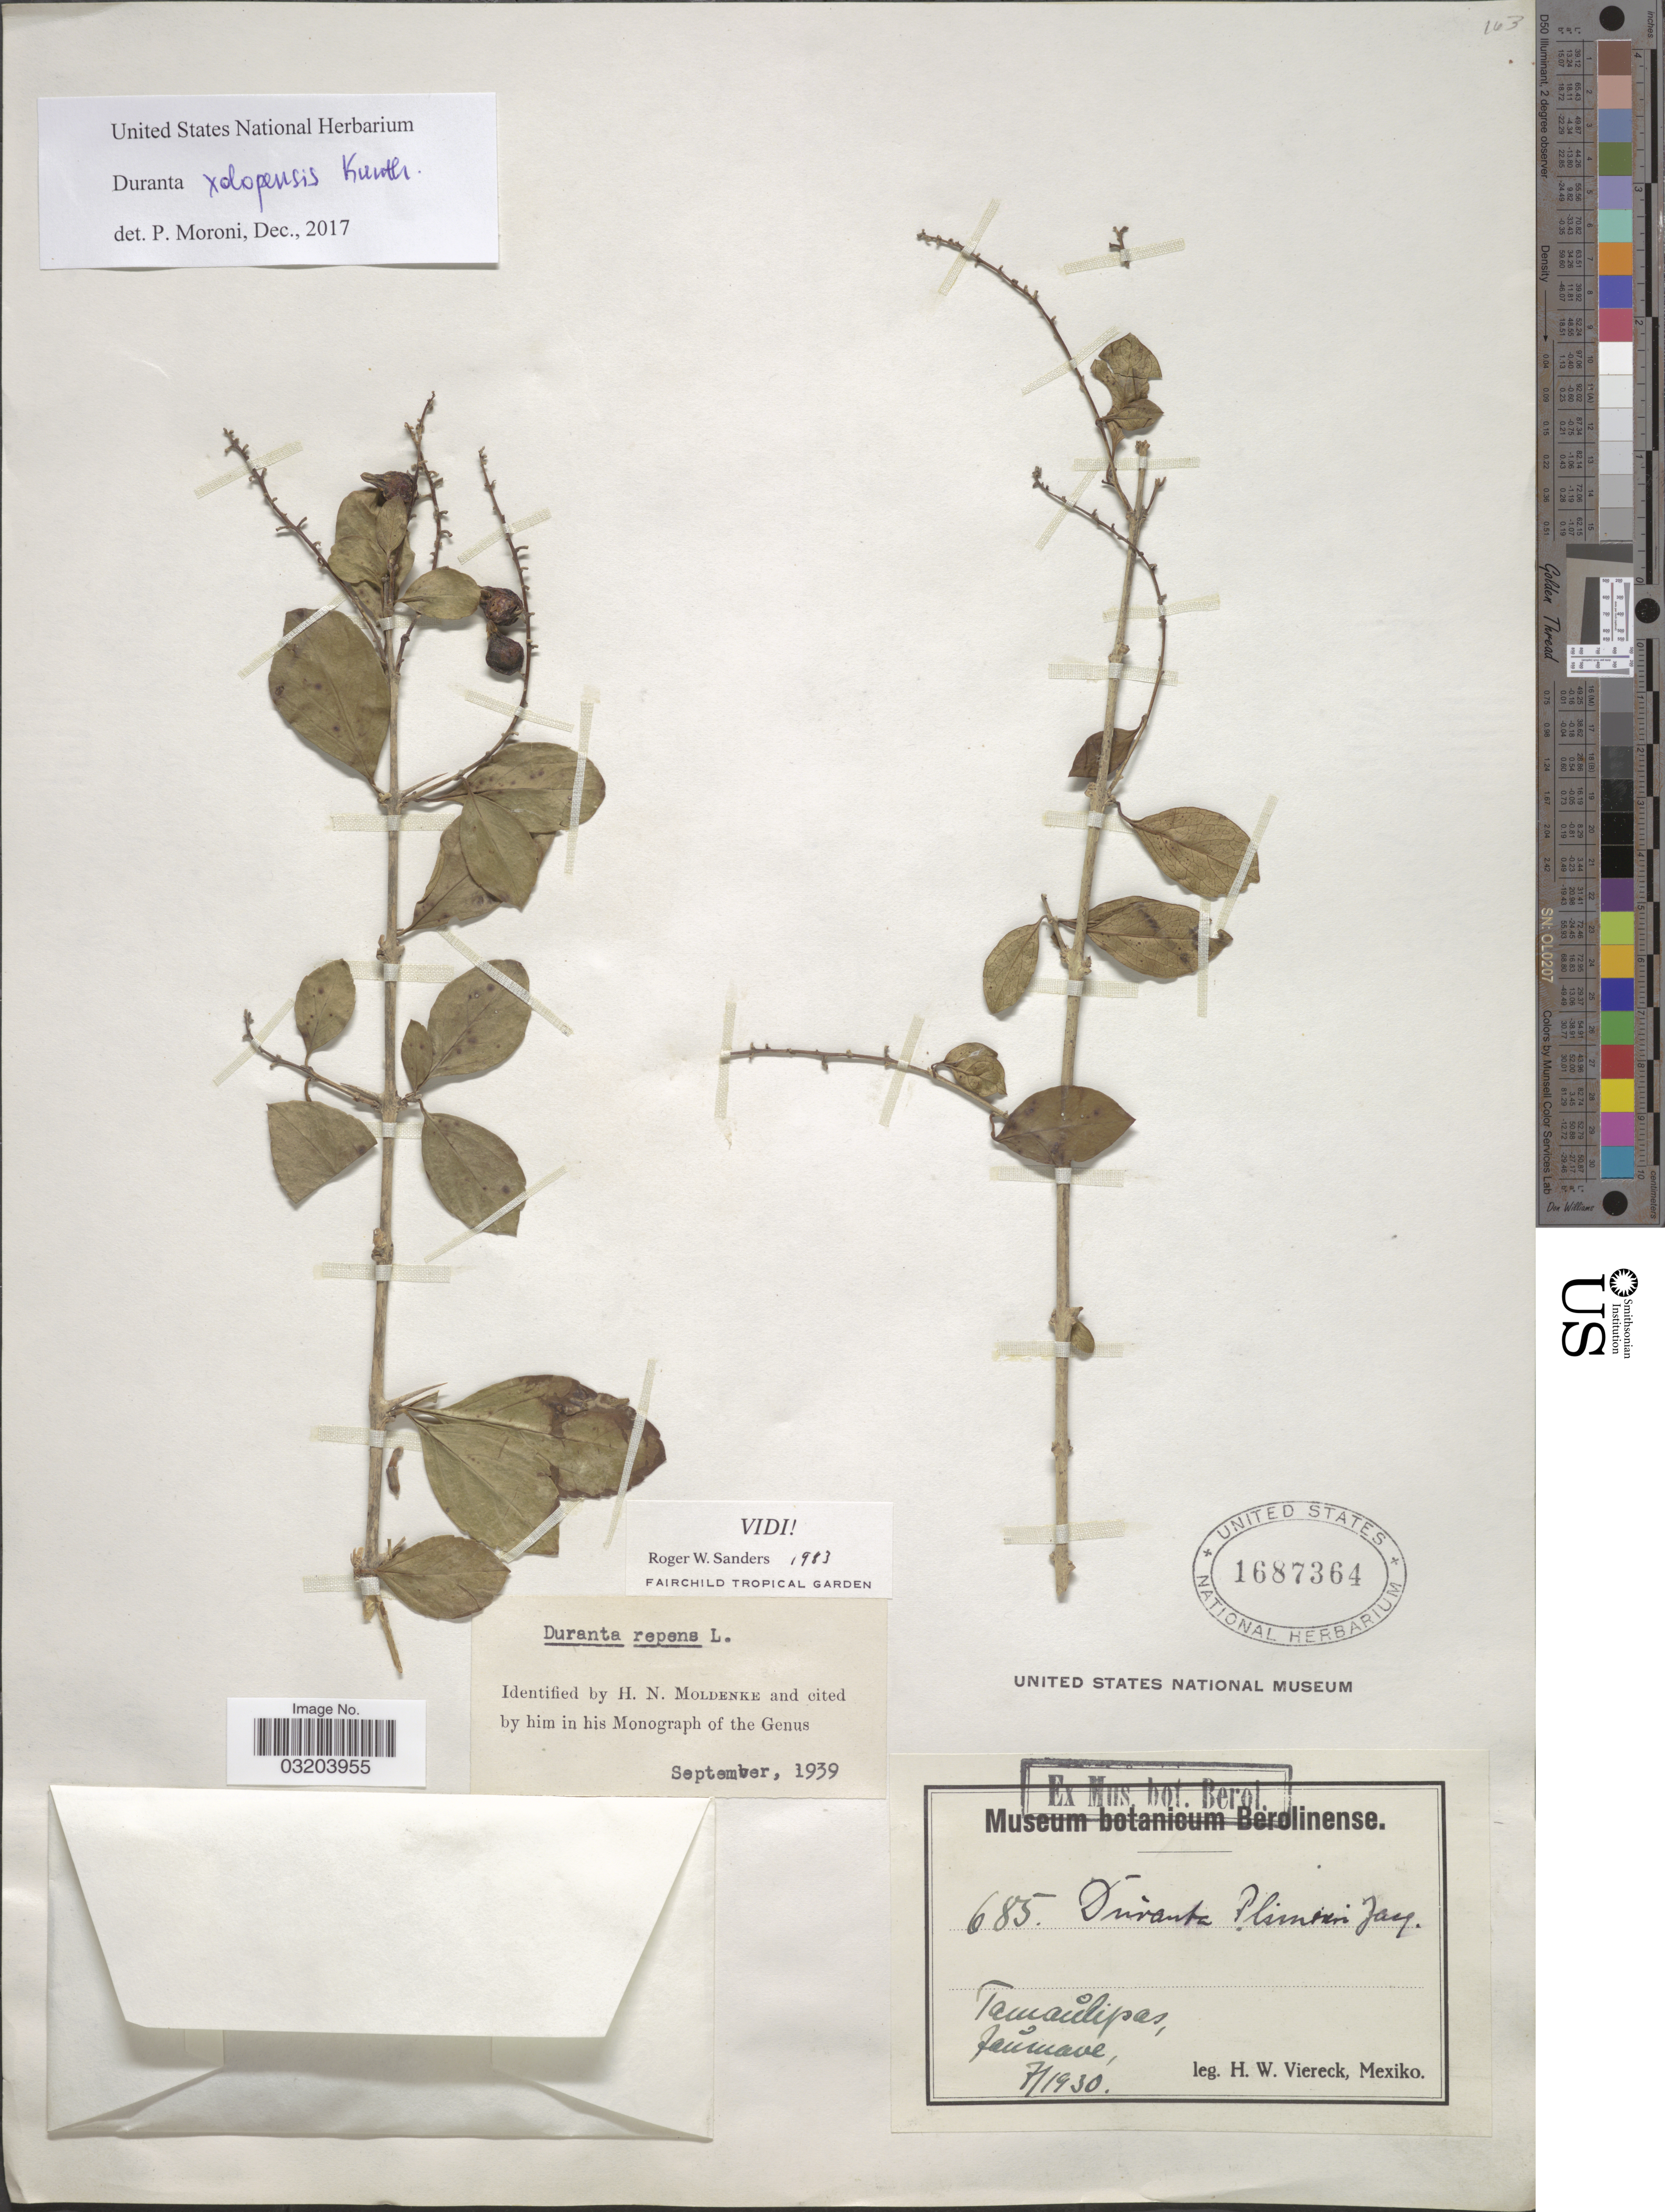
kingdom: Plantae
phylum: Tracheophyta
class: Magnoliopsida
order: Lamiales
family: Verbenaceae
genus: Duranta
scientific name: Duranta erecta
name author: L.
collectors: H. W. Viereck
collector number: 685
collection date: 1930-07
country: Mexico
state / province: Tamaulipas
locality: Jaumave.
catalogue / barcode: US 1687364